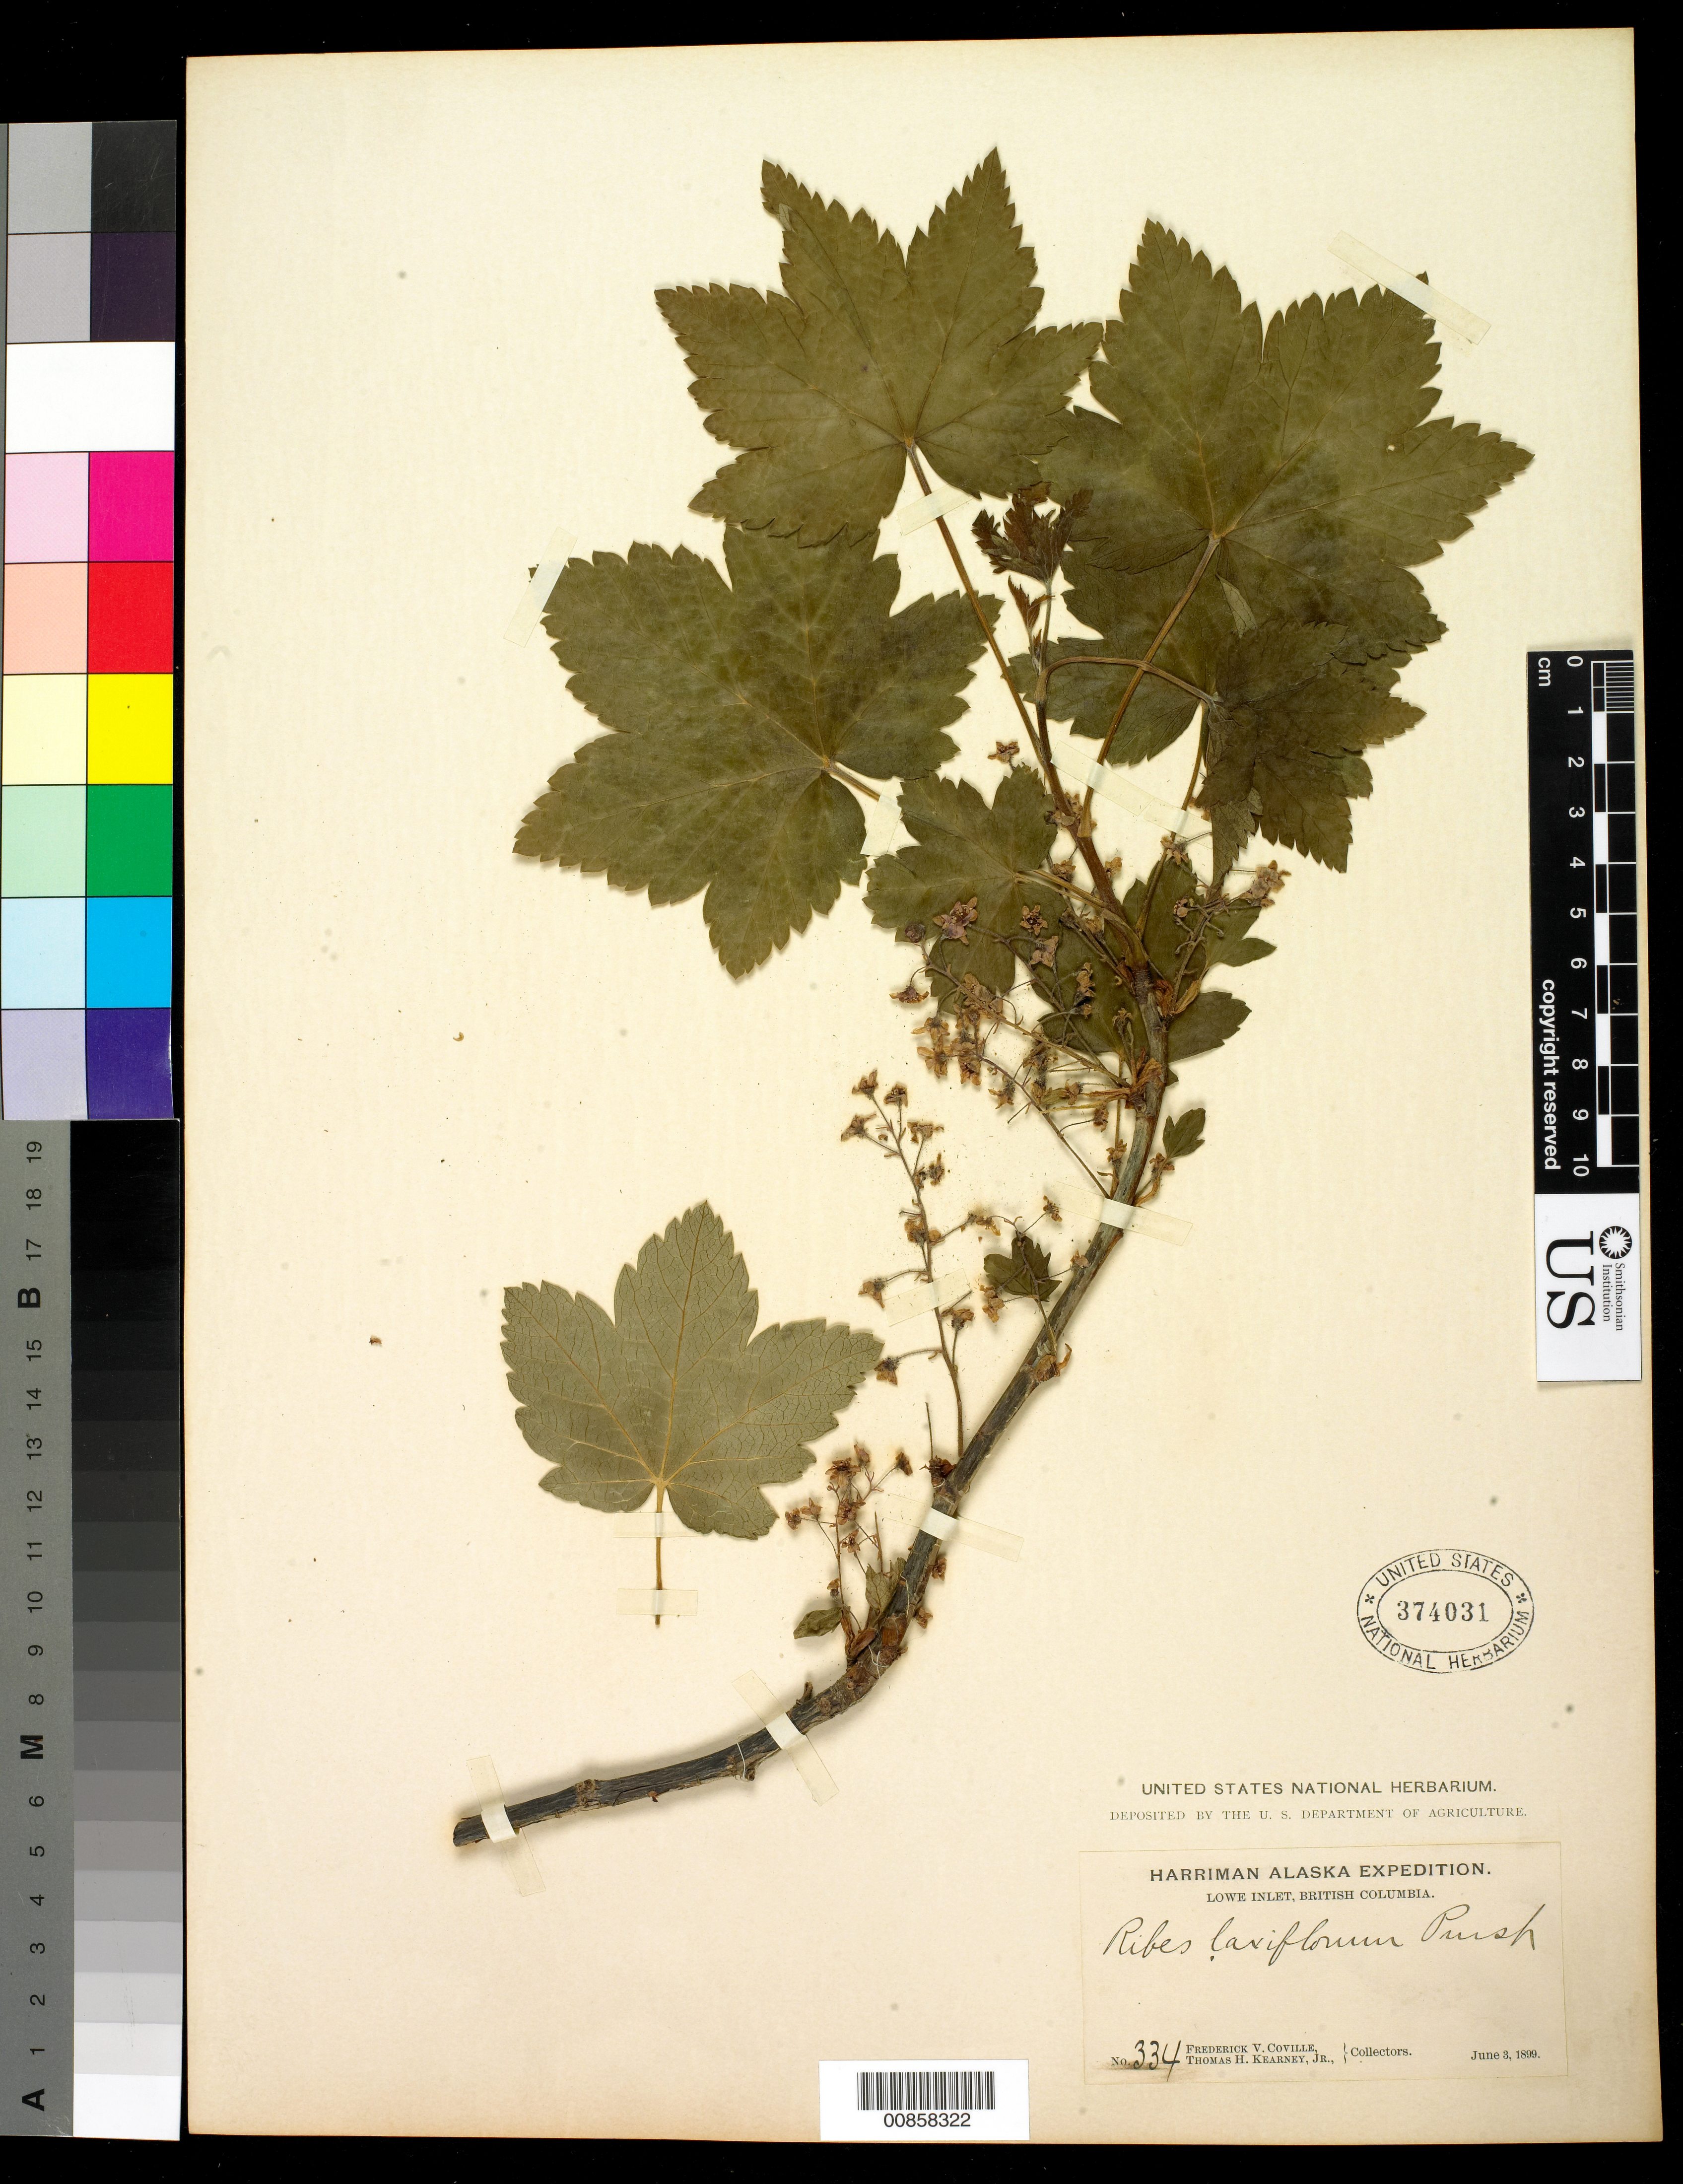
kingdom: Plantae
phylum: Tracheophyta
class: Magnoliopsida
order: Saxifragales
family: Grossulariaceae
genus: Ribes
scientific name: Ribes laxiflorum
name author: Pursh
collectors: F. V. Coville & T. H. Kearney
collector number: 334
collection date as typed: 03 Jun 1899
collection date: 1899-06-03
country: Canada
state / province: British Columbia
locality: Lowe Inlet, British Columbia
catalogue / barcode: US 374031